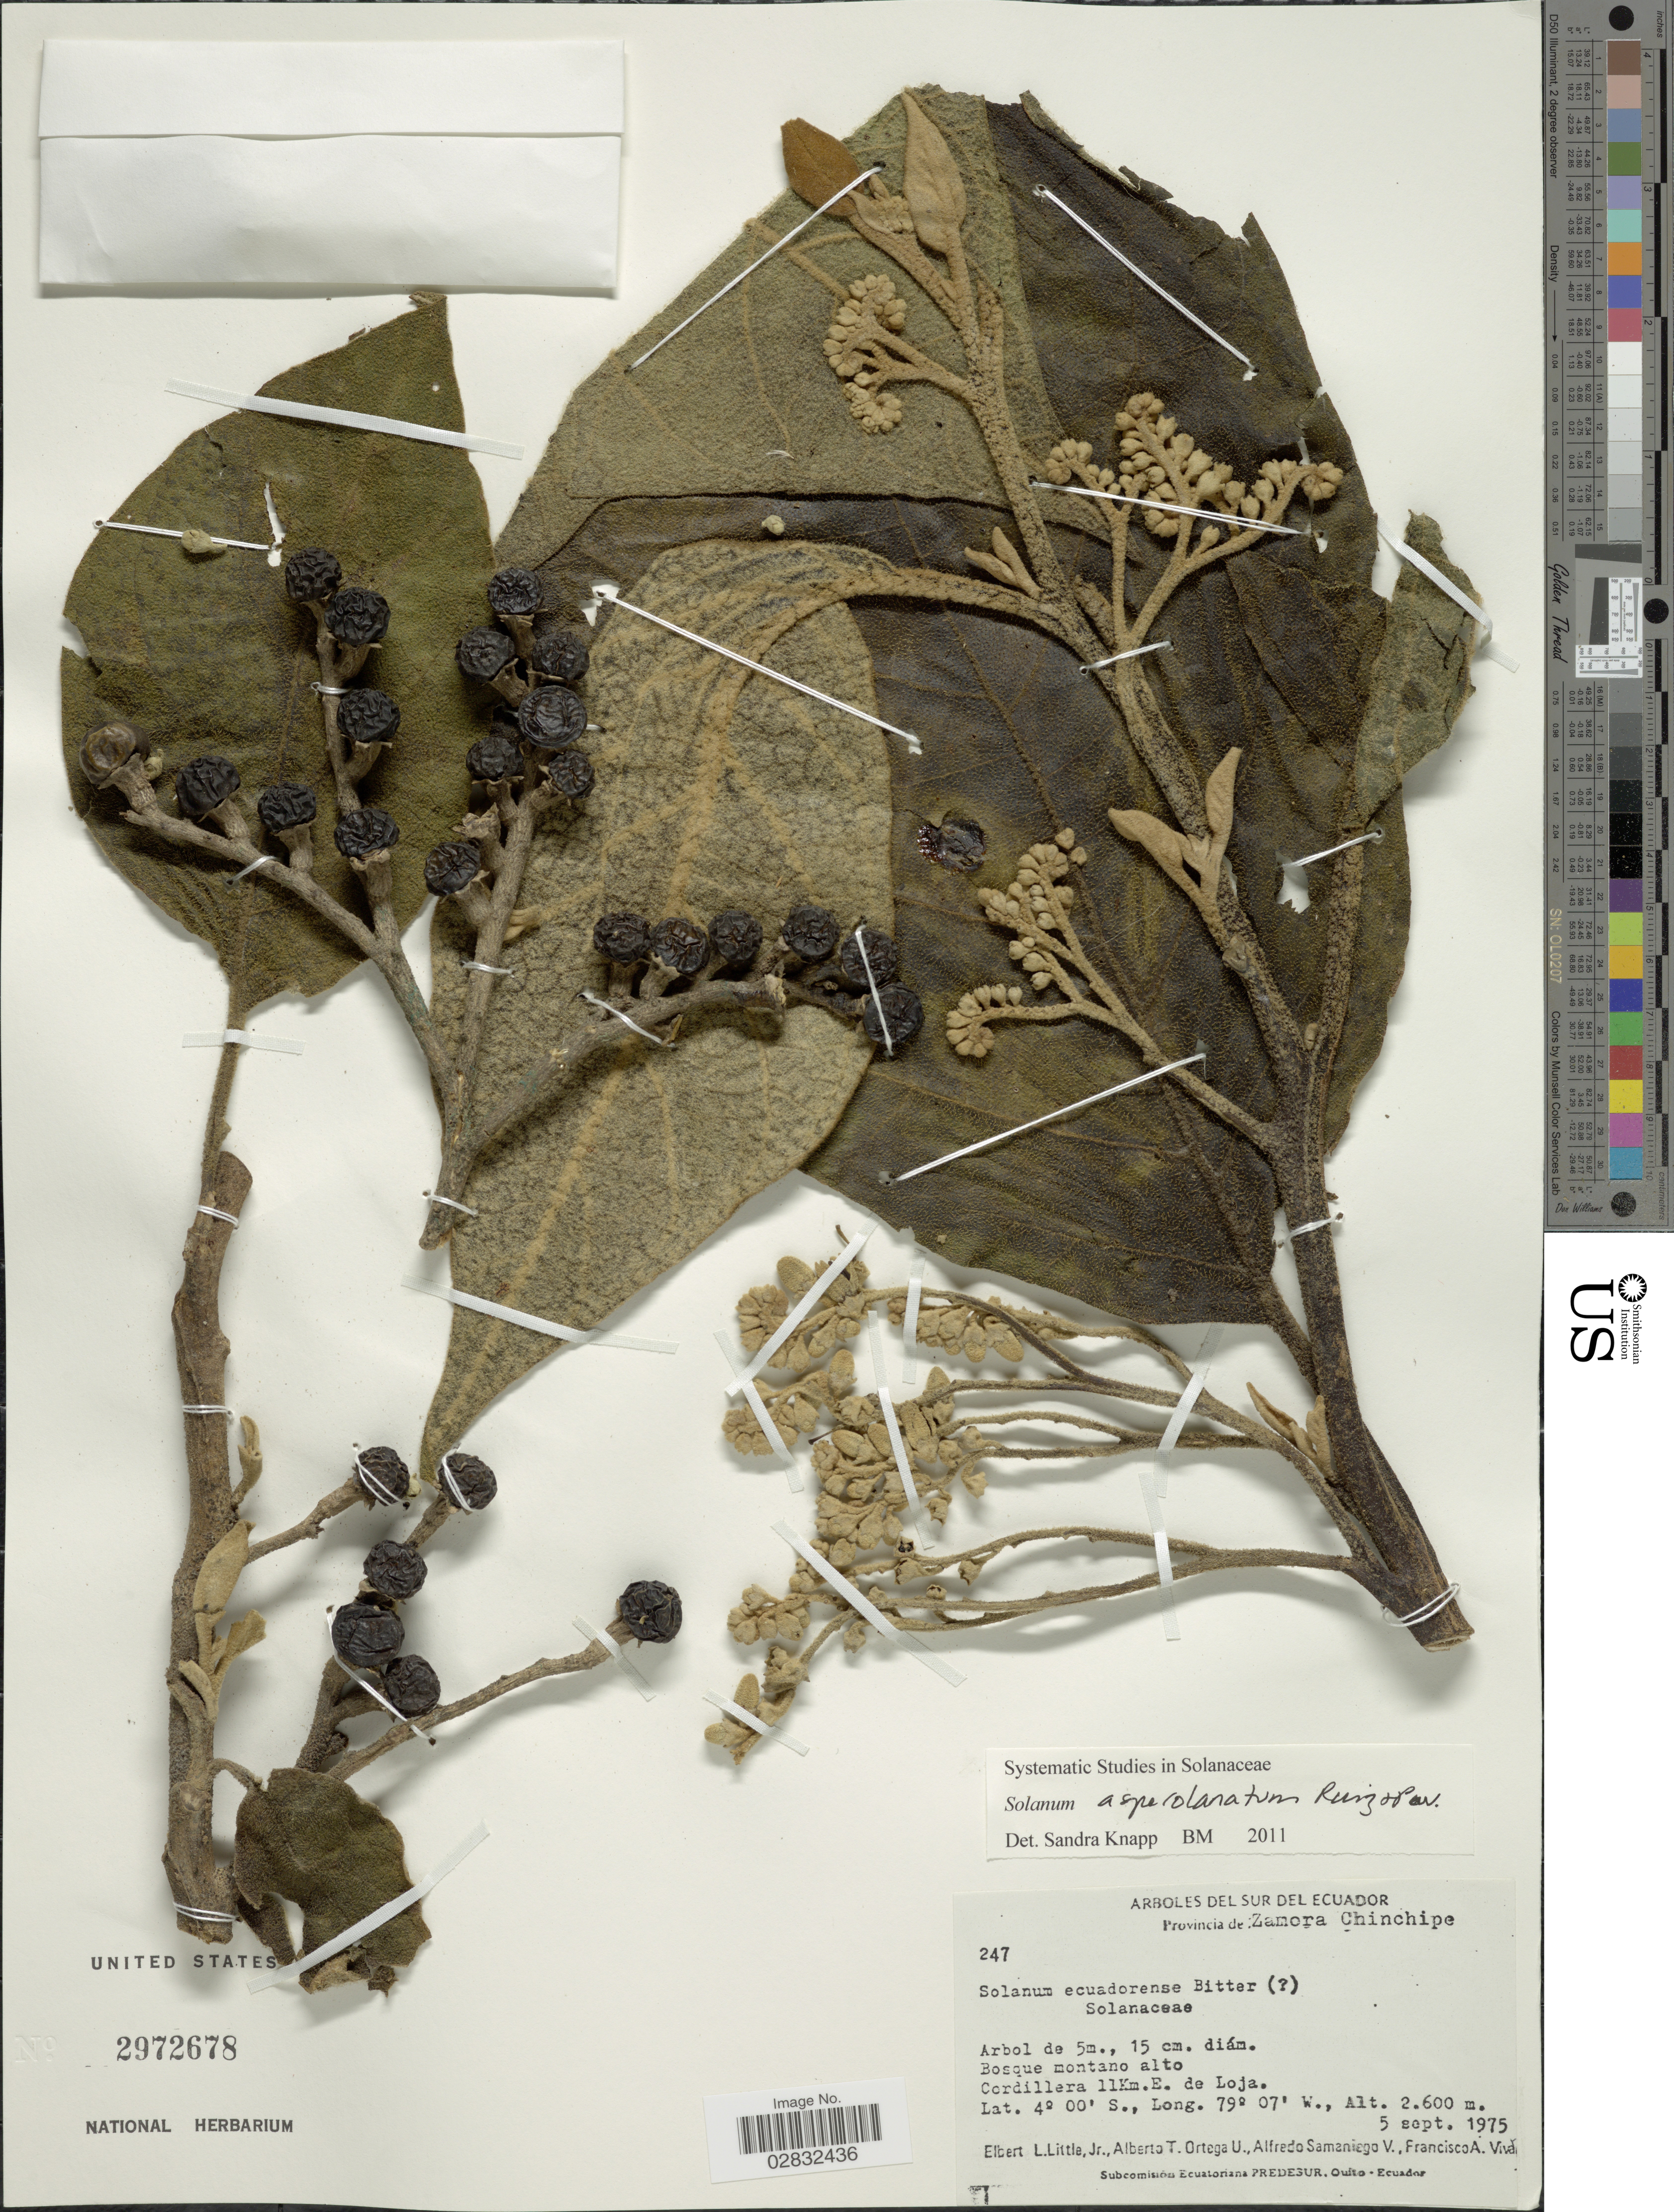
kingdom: Plantae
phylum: Tracheophyta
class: Magnoliopsida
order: Solanales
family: Solanaceae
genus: Solanum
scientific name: Solanum asperolatum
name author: Ruiz & Pav.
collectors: E. L. Little, A. T. Ortega U., A. V. Samaniego & F. A. Vivar C.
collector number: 247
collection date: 1975-09-05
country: Ecuador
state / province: Zamora-Chinchipe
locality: Provincia de: Zamora Chinchipe, Cordillera 11Km. E. de Loja.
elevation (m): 2600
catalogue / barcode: US 2972678